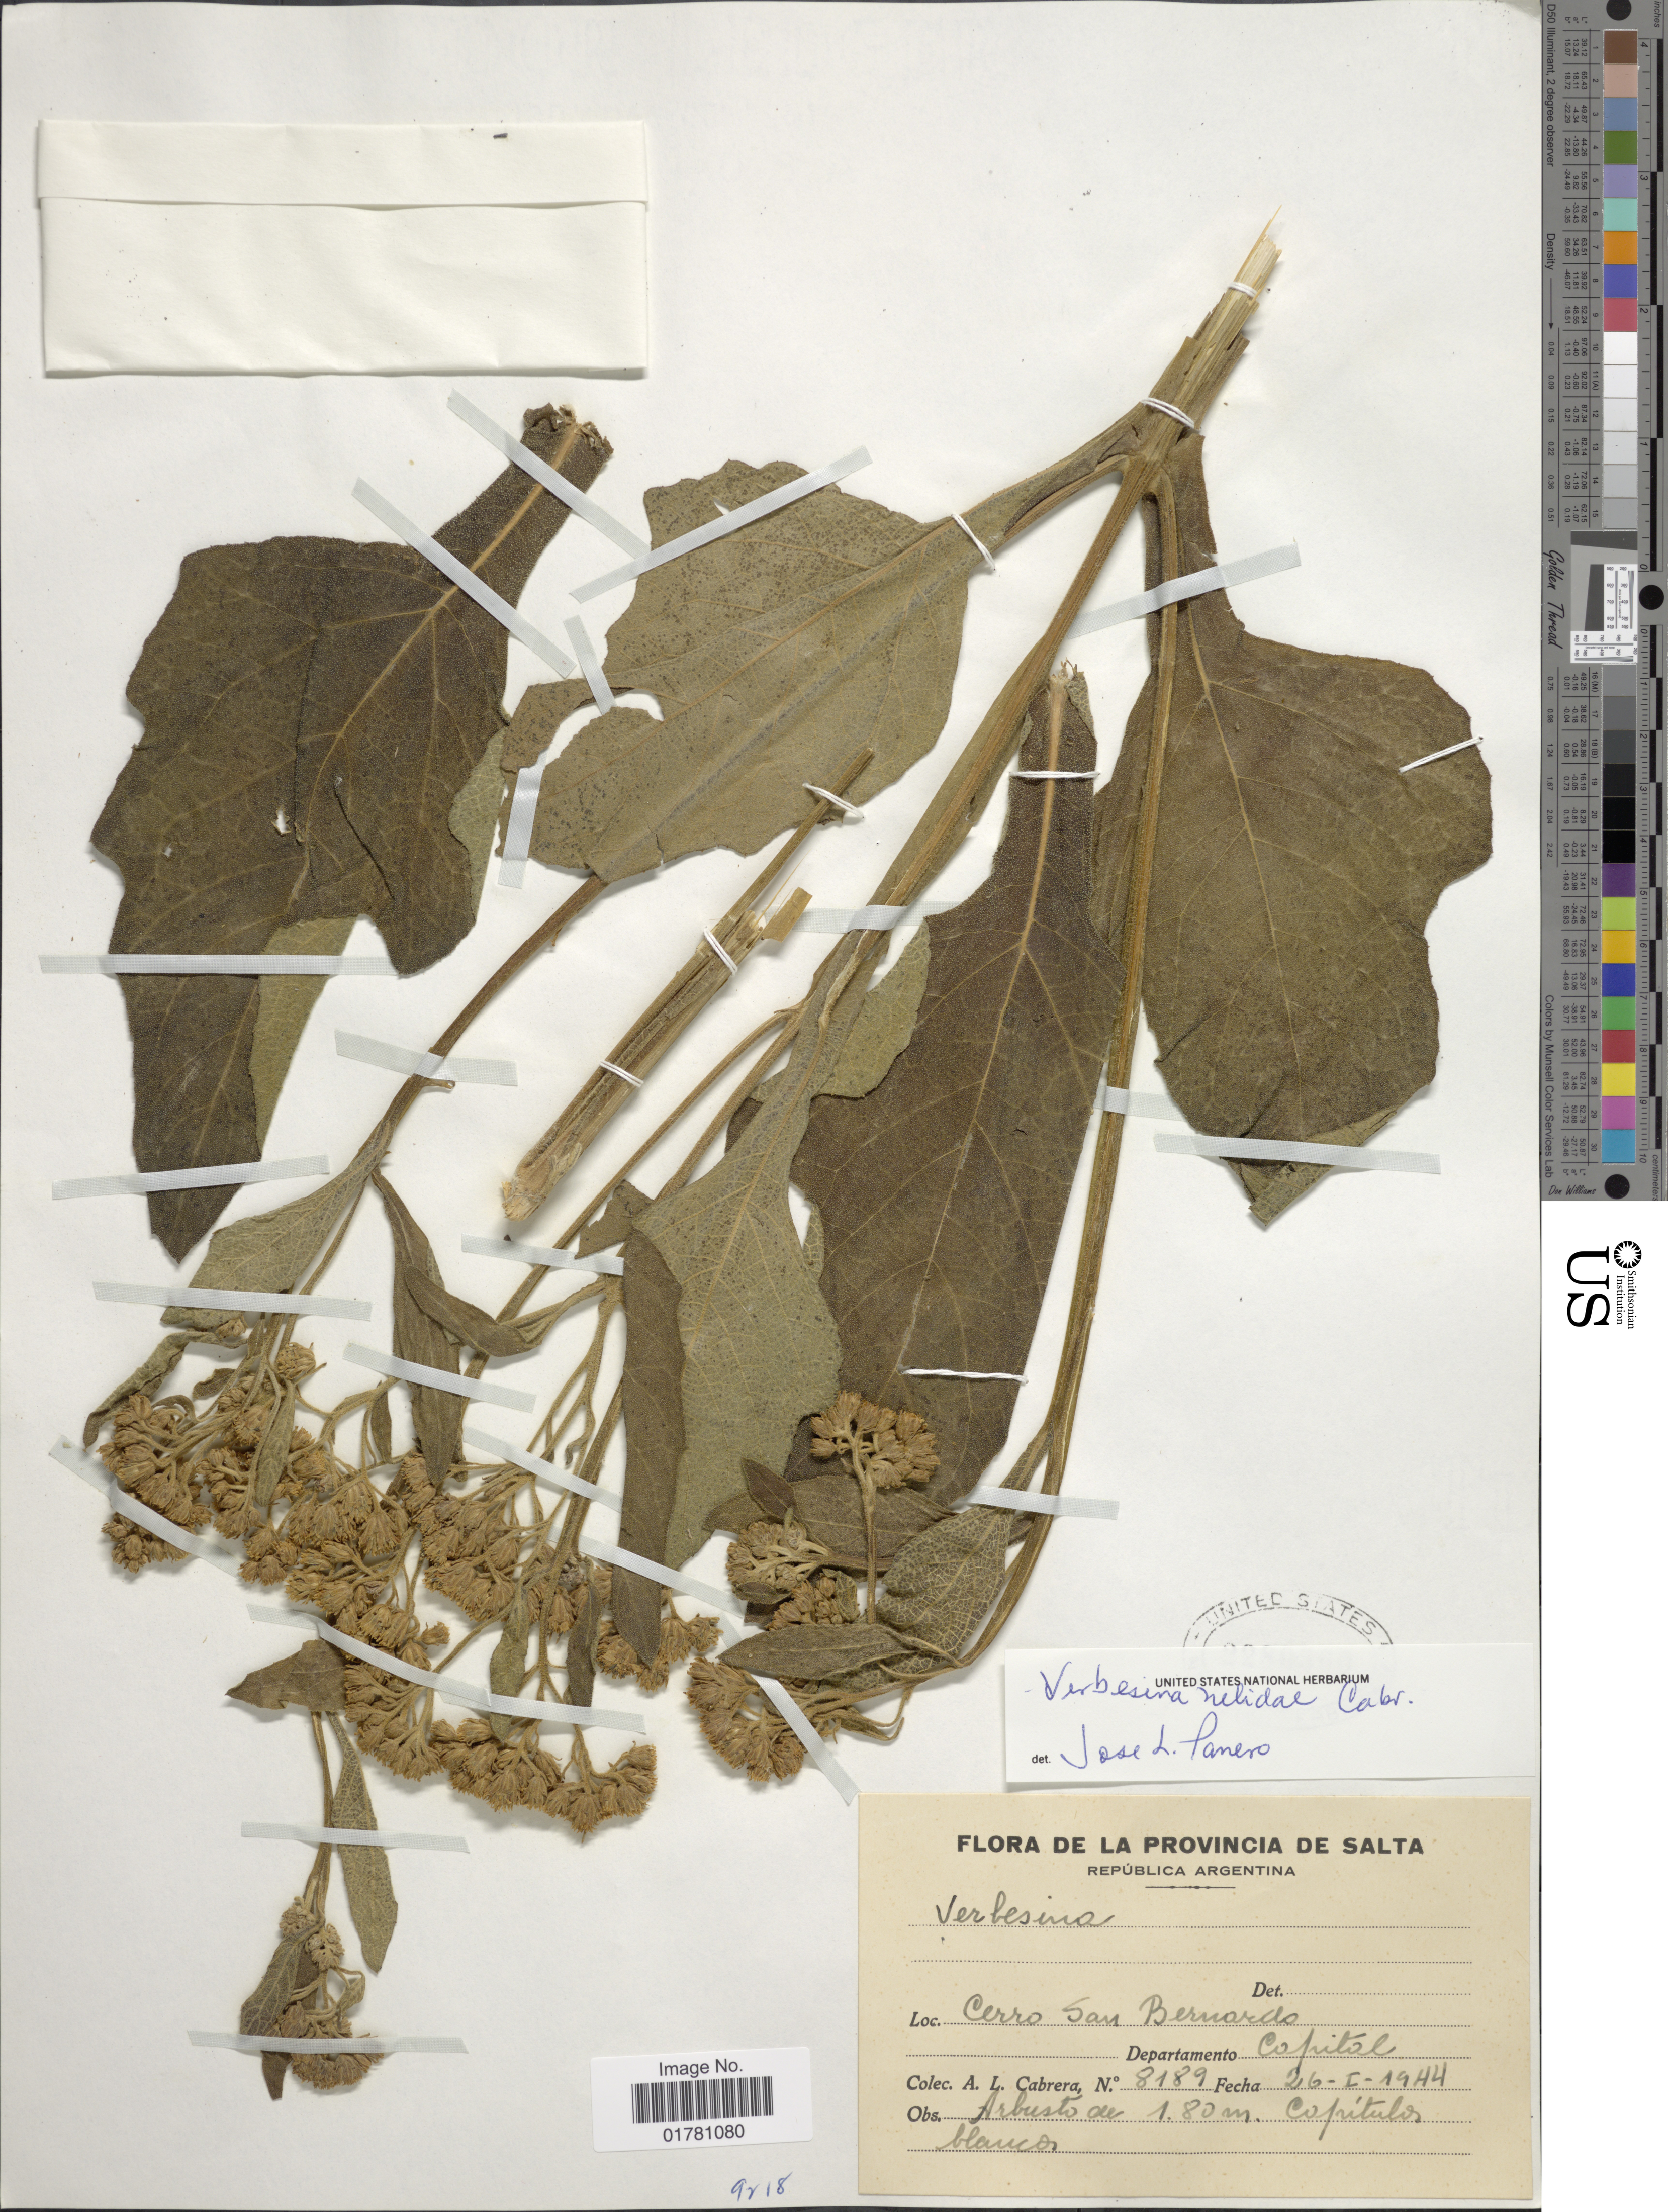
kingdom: Plantae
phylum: Tracheophyta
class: Magnoliopsida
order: Asterales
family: Asteraceae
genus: Verbesina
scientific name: Verbesina nelidae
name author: Cabrera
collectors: A. L. Cabrera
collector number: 8189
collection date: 1944-01-26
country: Argentina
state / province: Salta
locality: República Argentina, Cerro San Bernando, Departamento Capital